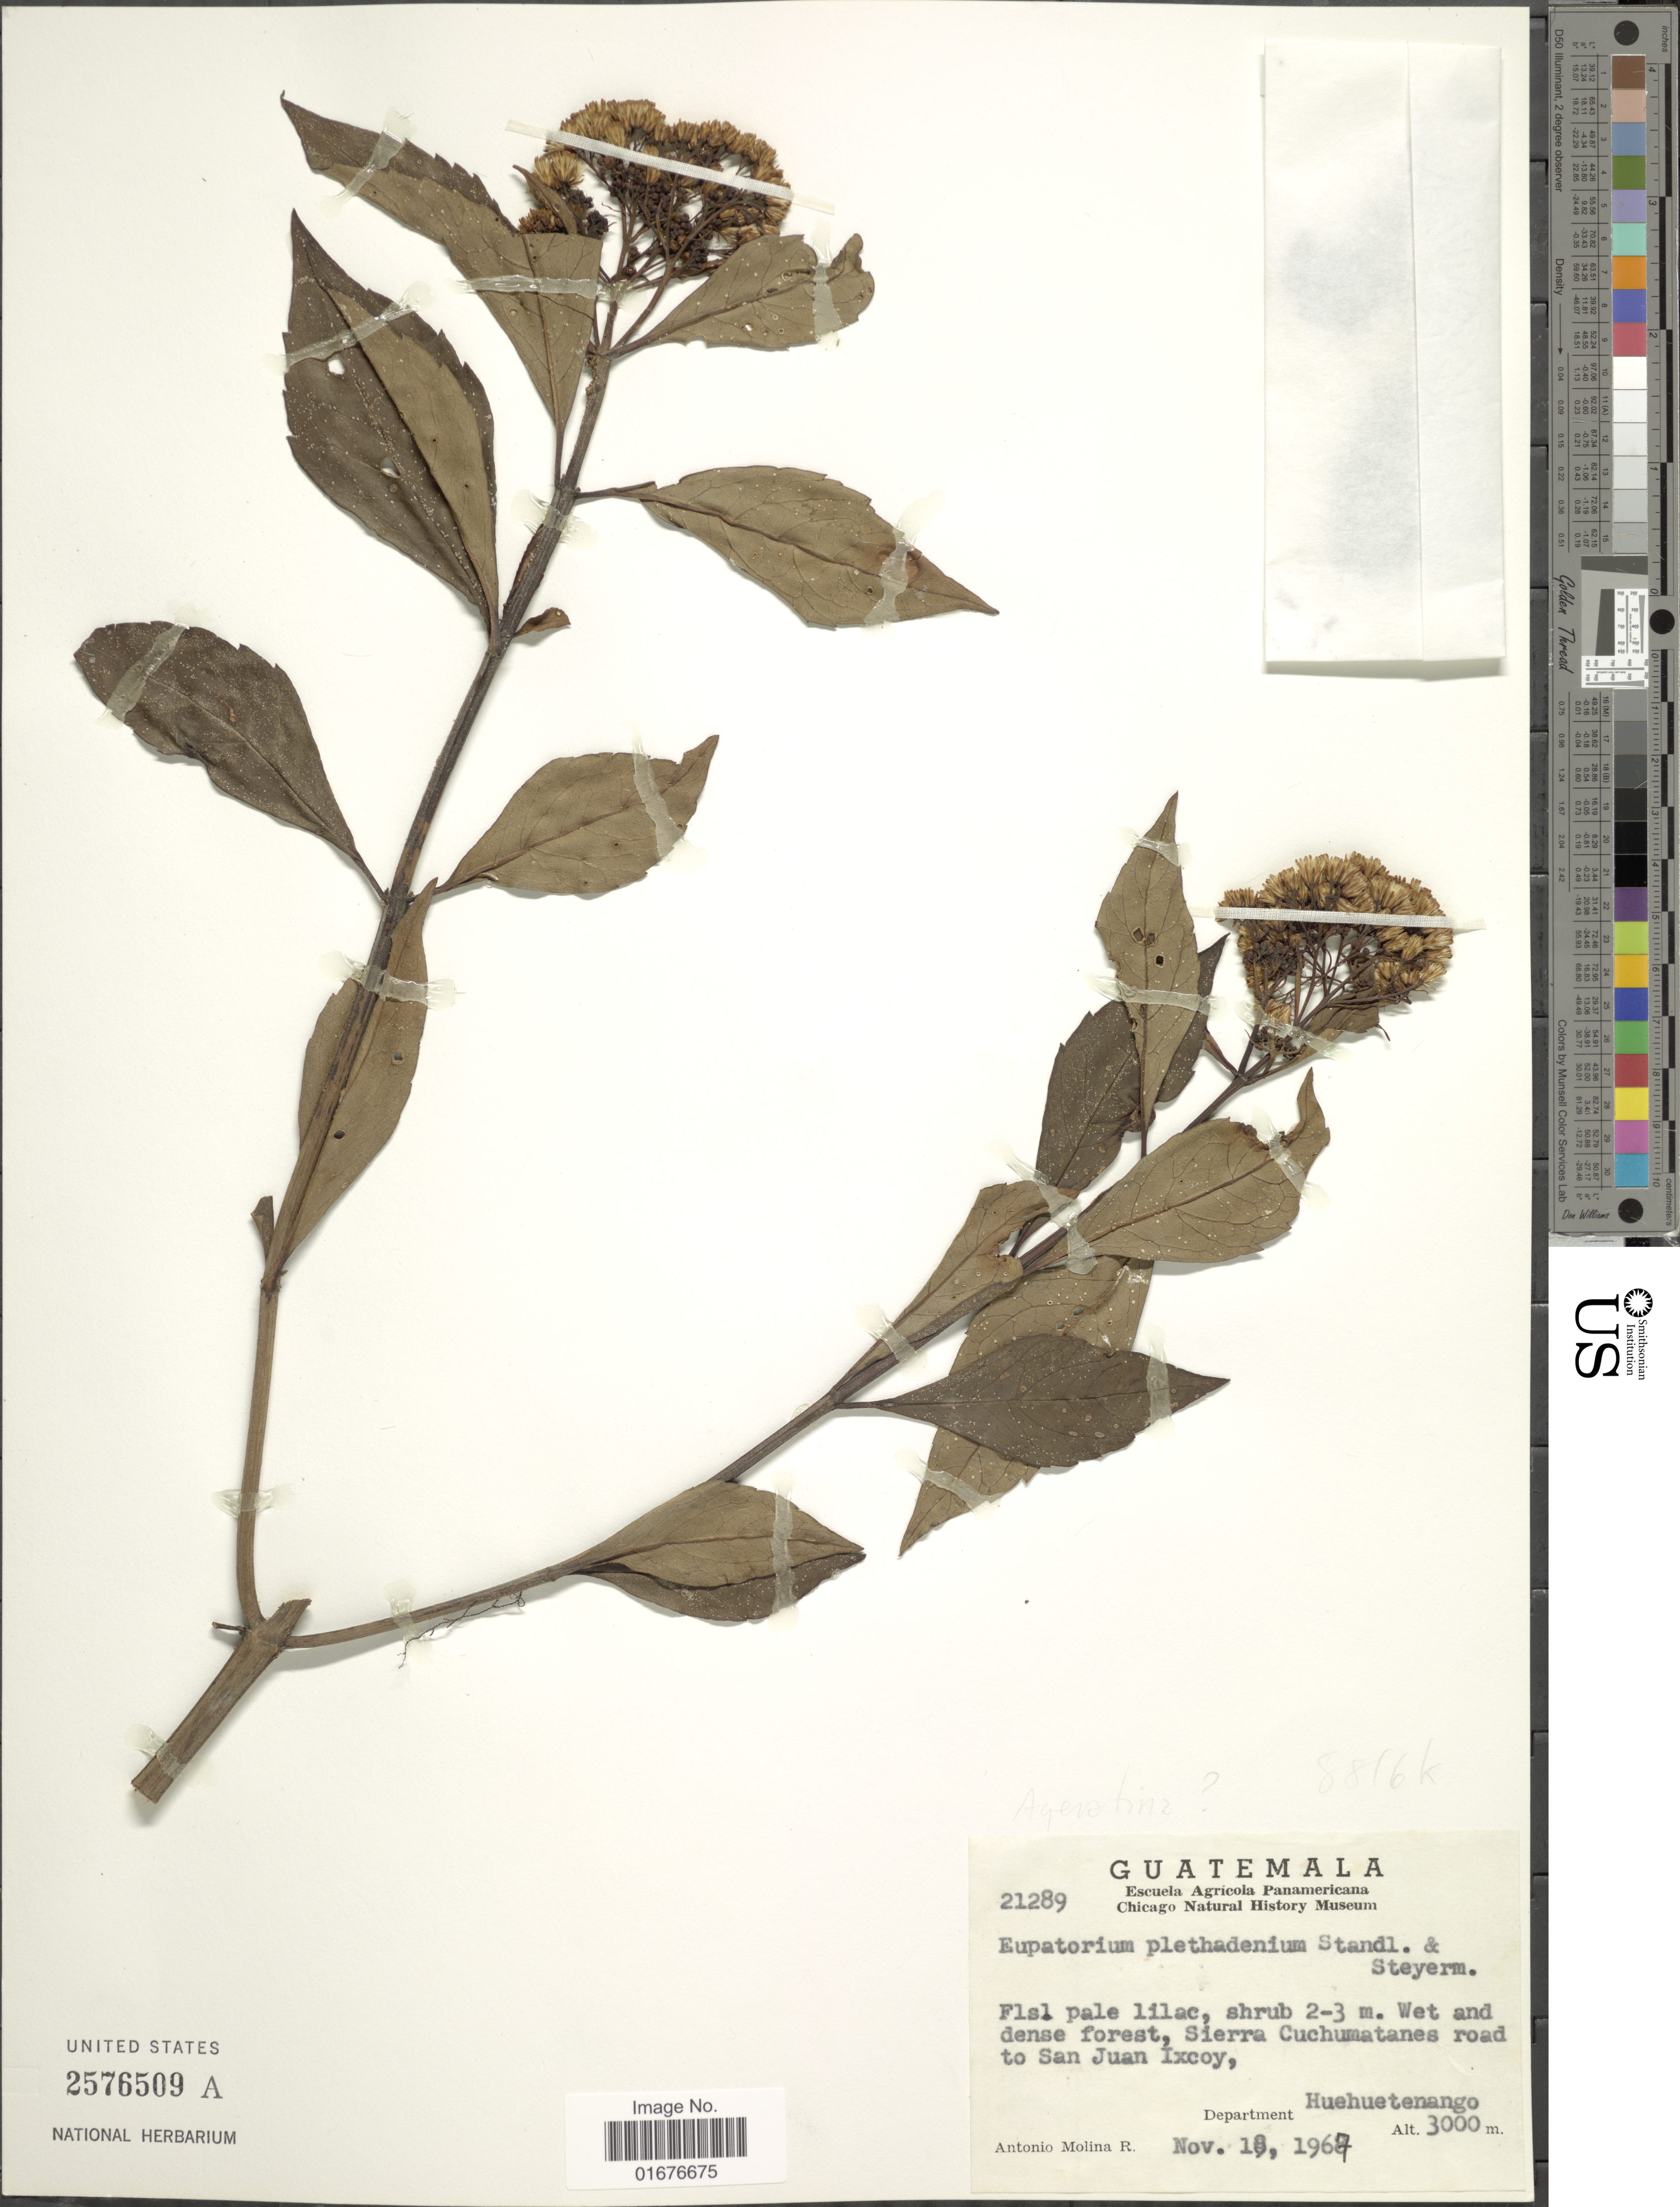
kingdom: Plantae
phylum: Tracheophyta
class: Magnoliopsida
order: Asterales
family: Asteraceae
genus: Ageratina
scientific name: Ageratina plethadenia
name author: (Standl. & Steyerm.) R.M. King & H. Rob.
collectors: A. Molina R.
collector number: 21289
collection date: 1967-11-18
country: Guatemala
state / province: Huehuetenango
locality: Wet and dense forest, Sierra Cuchumatanes road to San Juan Ixcoy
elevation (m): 300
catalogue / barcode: US 2576509A